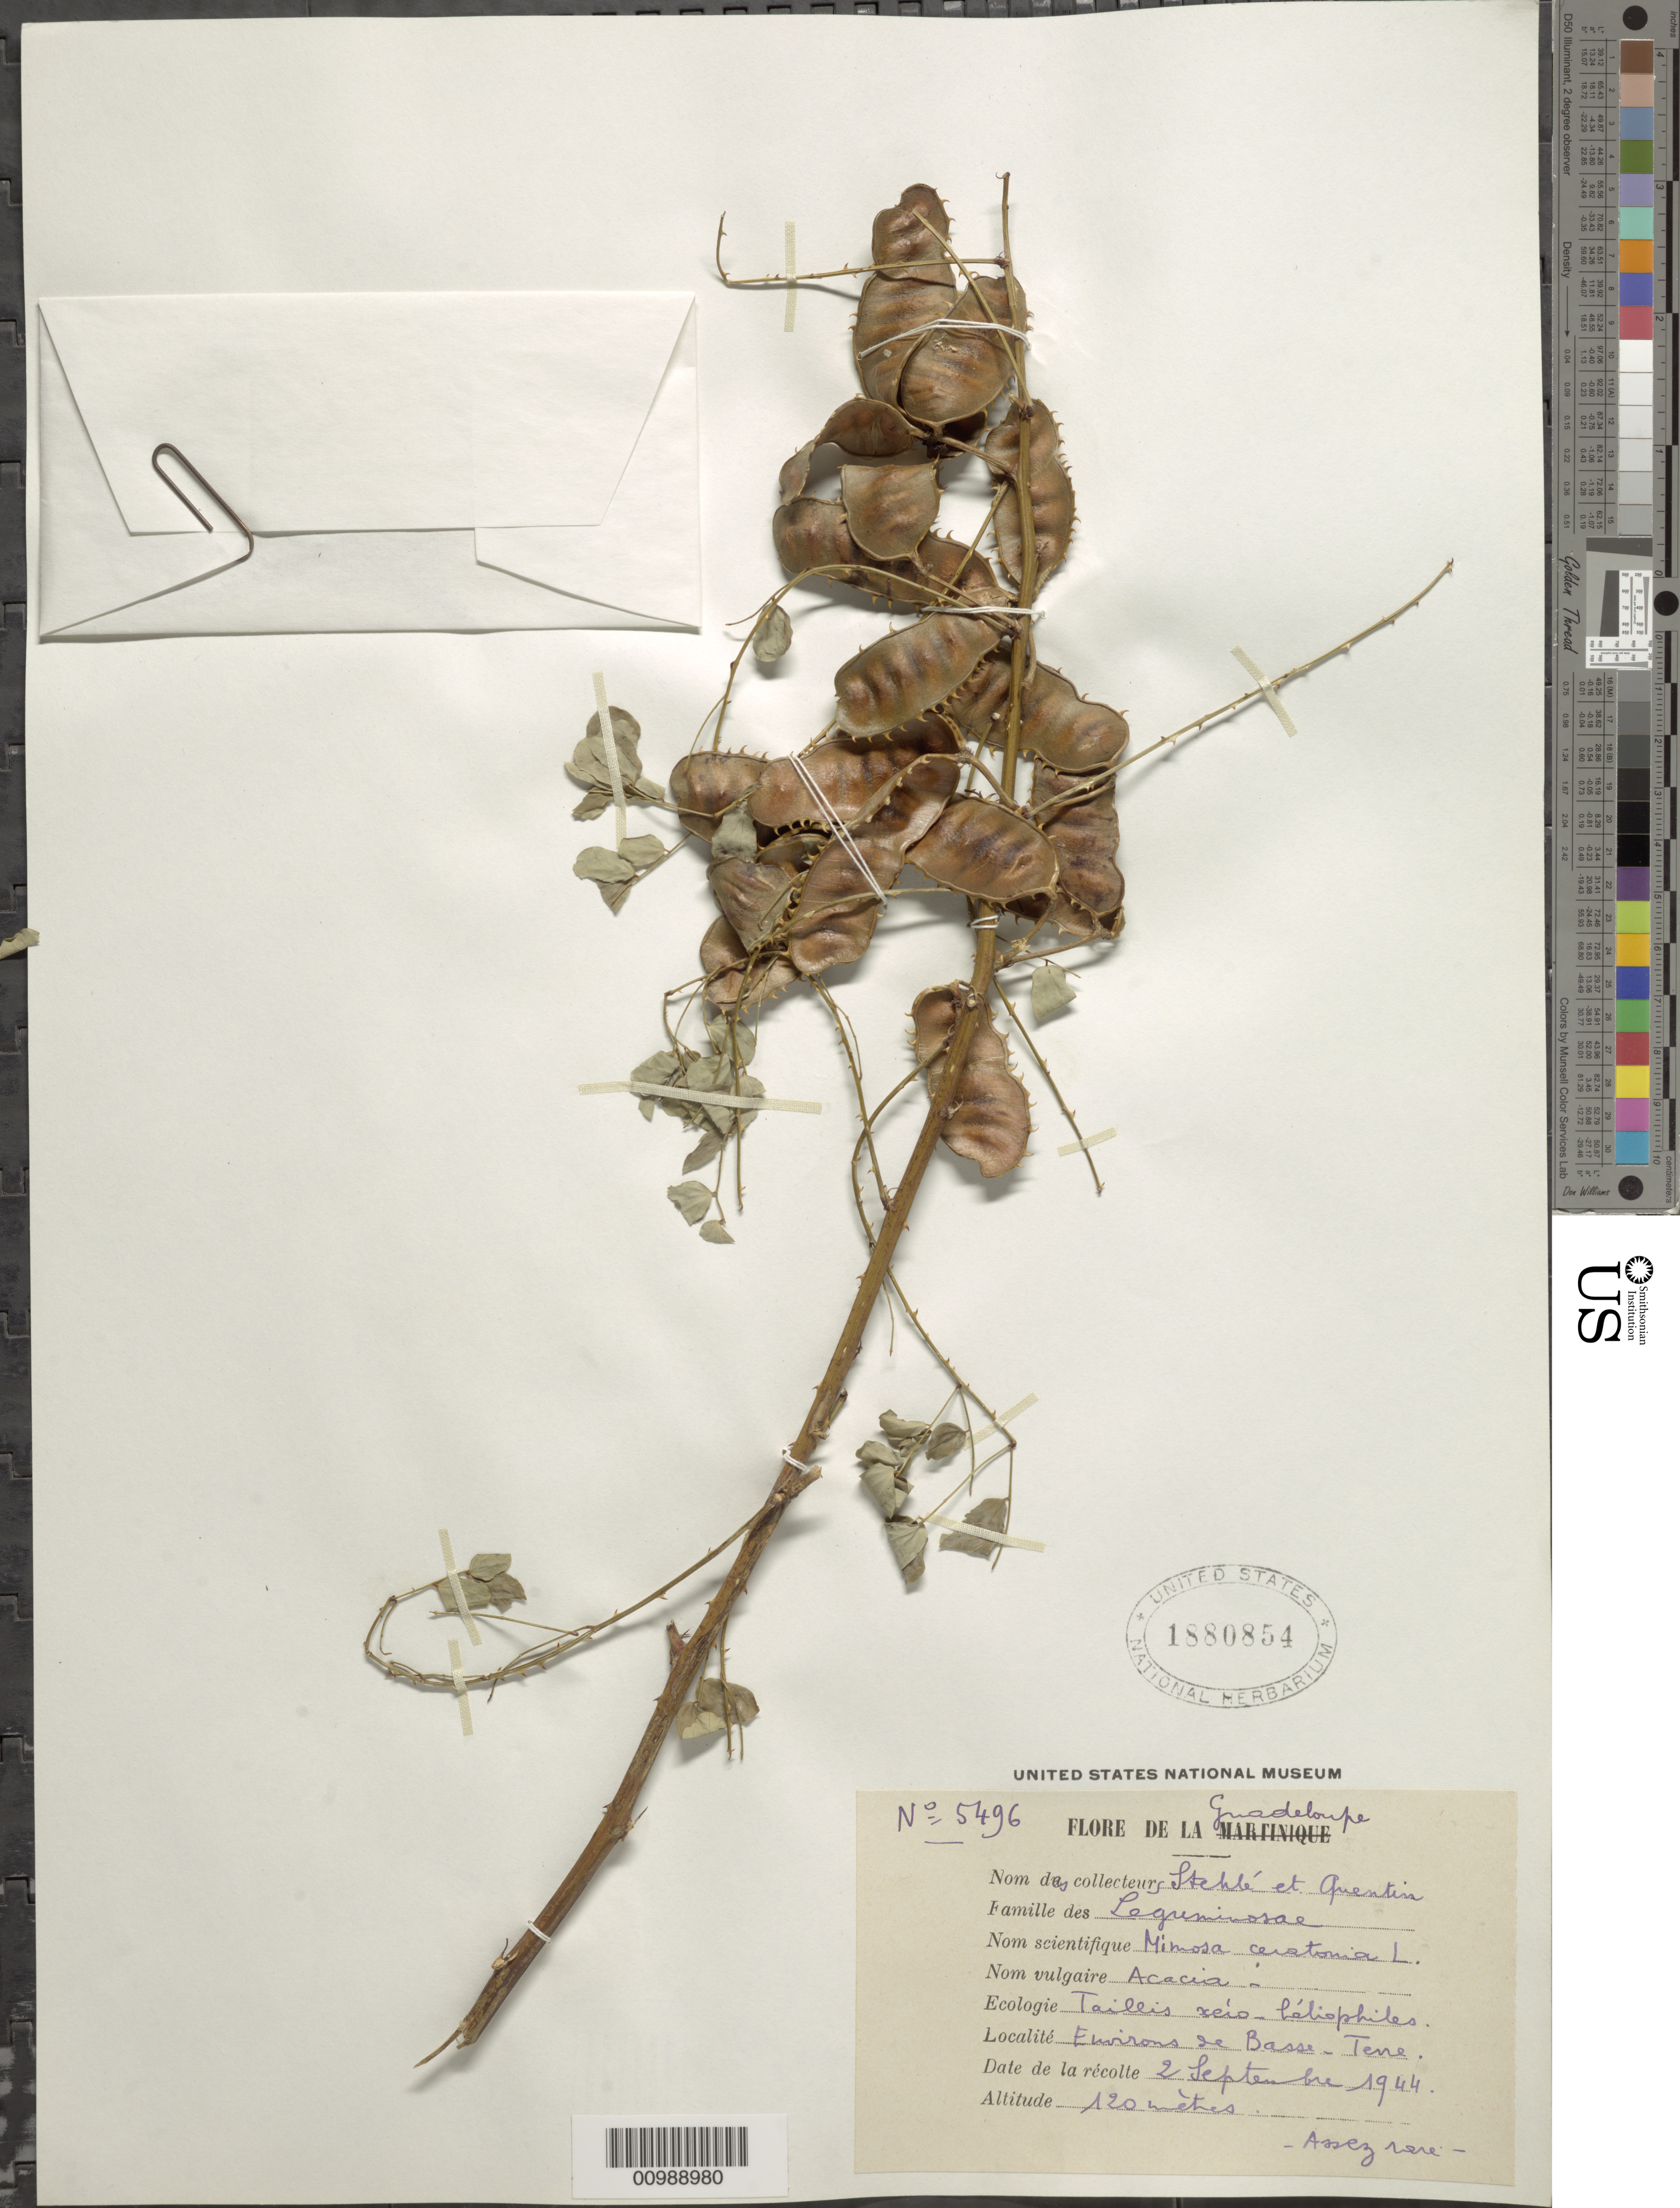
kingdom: Plantae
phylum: Tracheophyta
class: Magnoliopsida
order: Fabales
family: Fabaceae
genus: Mimosa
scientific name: Mimosa ceratonia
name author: L.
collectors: R. Quentin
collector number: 5496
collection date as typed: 02 Sep 1944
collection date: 1944-09-02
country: Guadeloupe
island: Basse Terre [Guadeloupe]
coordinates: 0 N, 0 E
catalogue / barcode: US 1880854